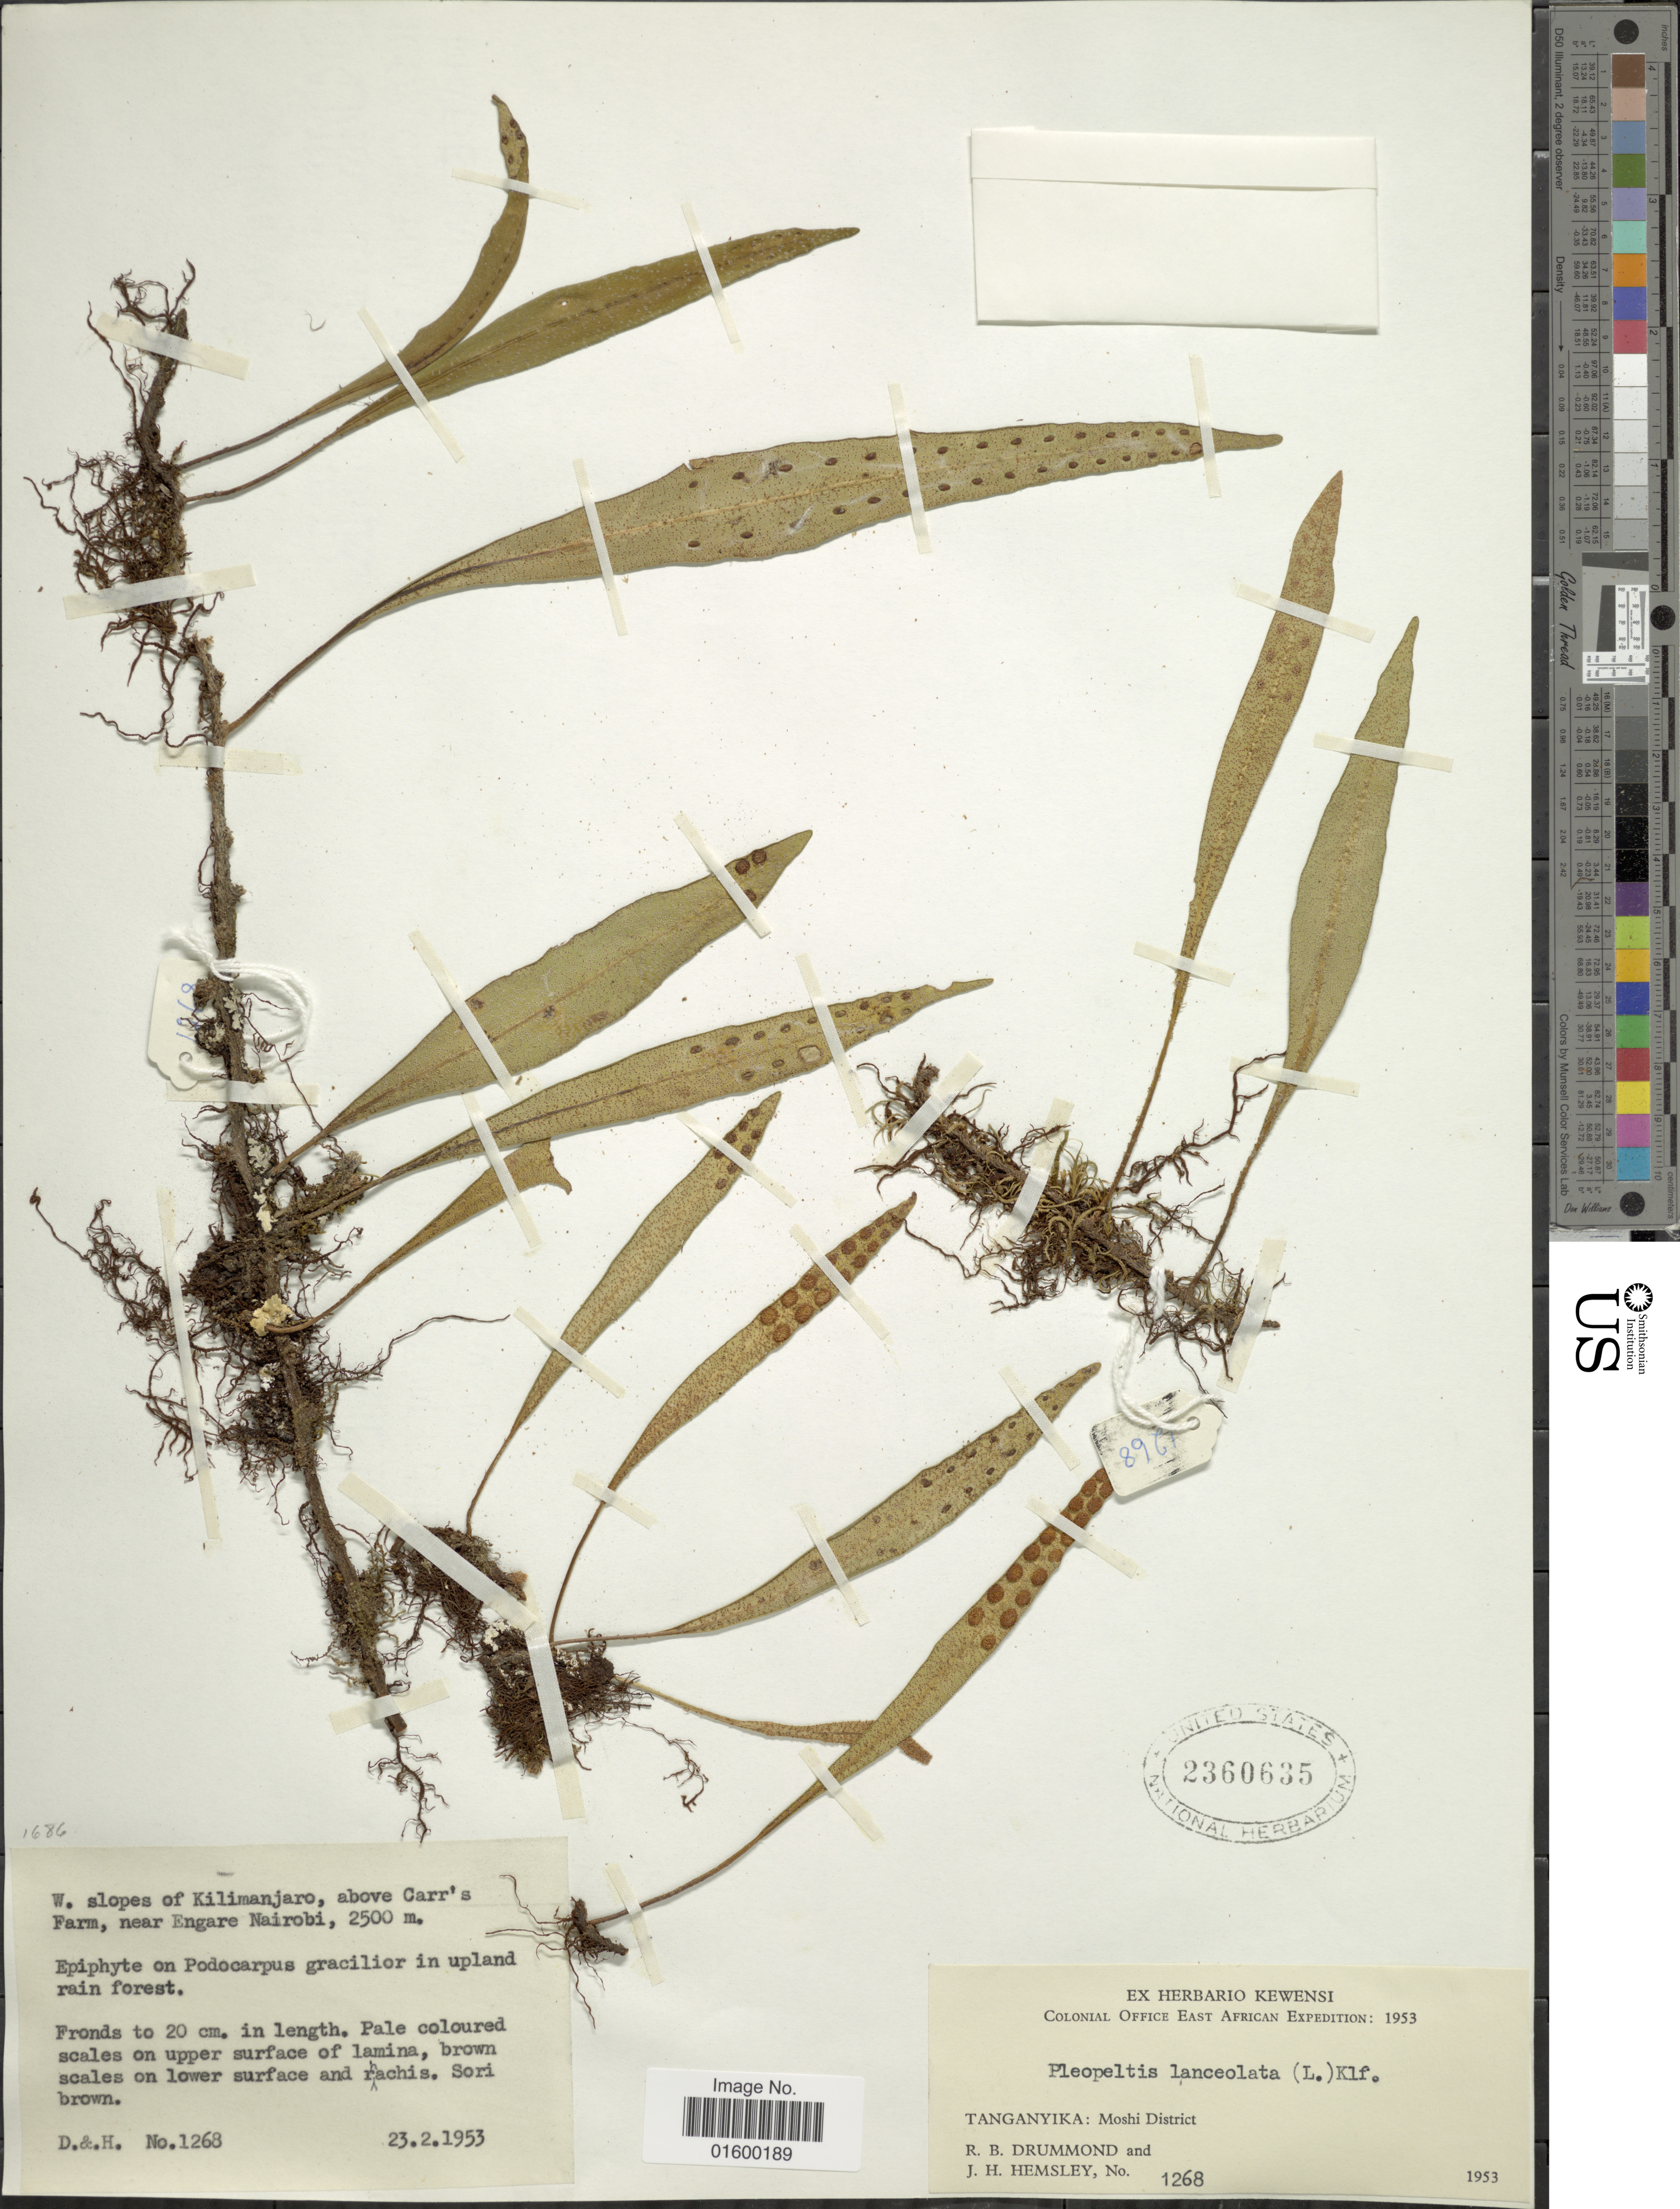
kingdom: Plantae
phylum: Tracheophyta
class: Polypodiopsida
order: Polypodiales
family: Polypodiaceae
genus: Pleopeltis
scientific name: Pleopeltis macrocarpa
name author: (Bory ex Willd.) Kaulf.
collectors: R. Drummond & J. H. Hemsley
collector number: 1268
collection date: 1953-02-23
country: Tanzania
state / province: Kilimanjaro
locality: Tanganyika, Moshi District, w. slopes of Kilimanjaro, above Carr's Farm, near Engare Nairobi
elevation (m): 250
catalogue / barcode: US 2360635